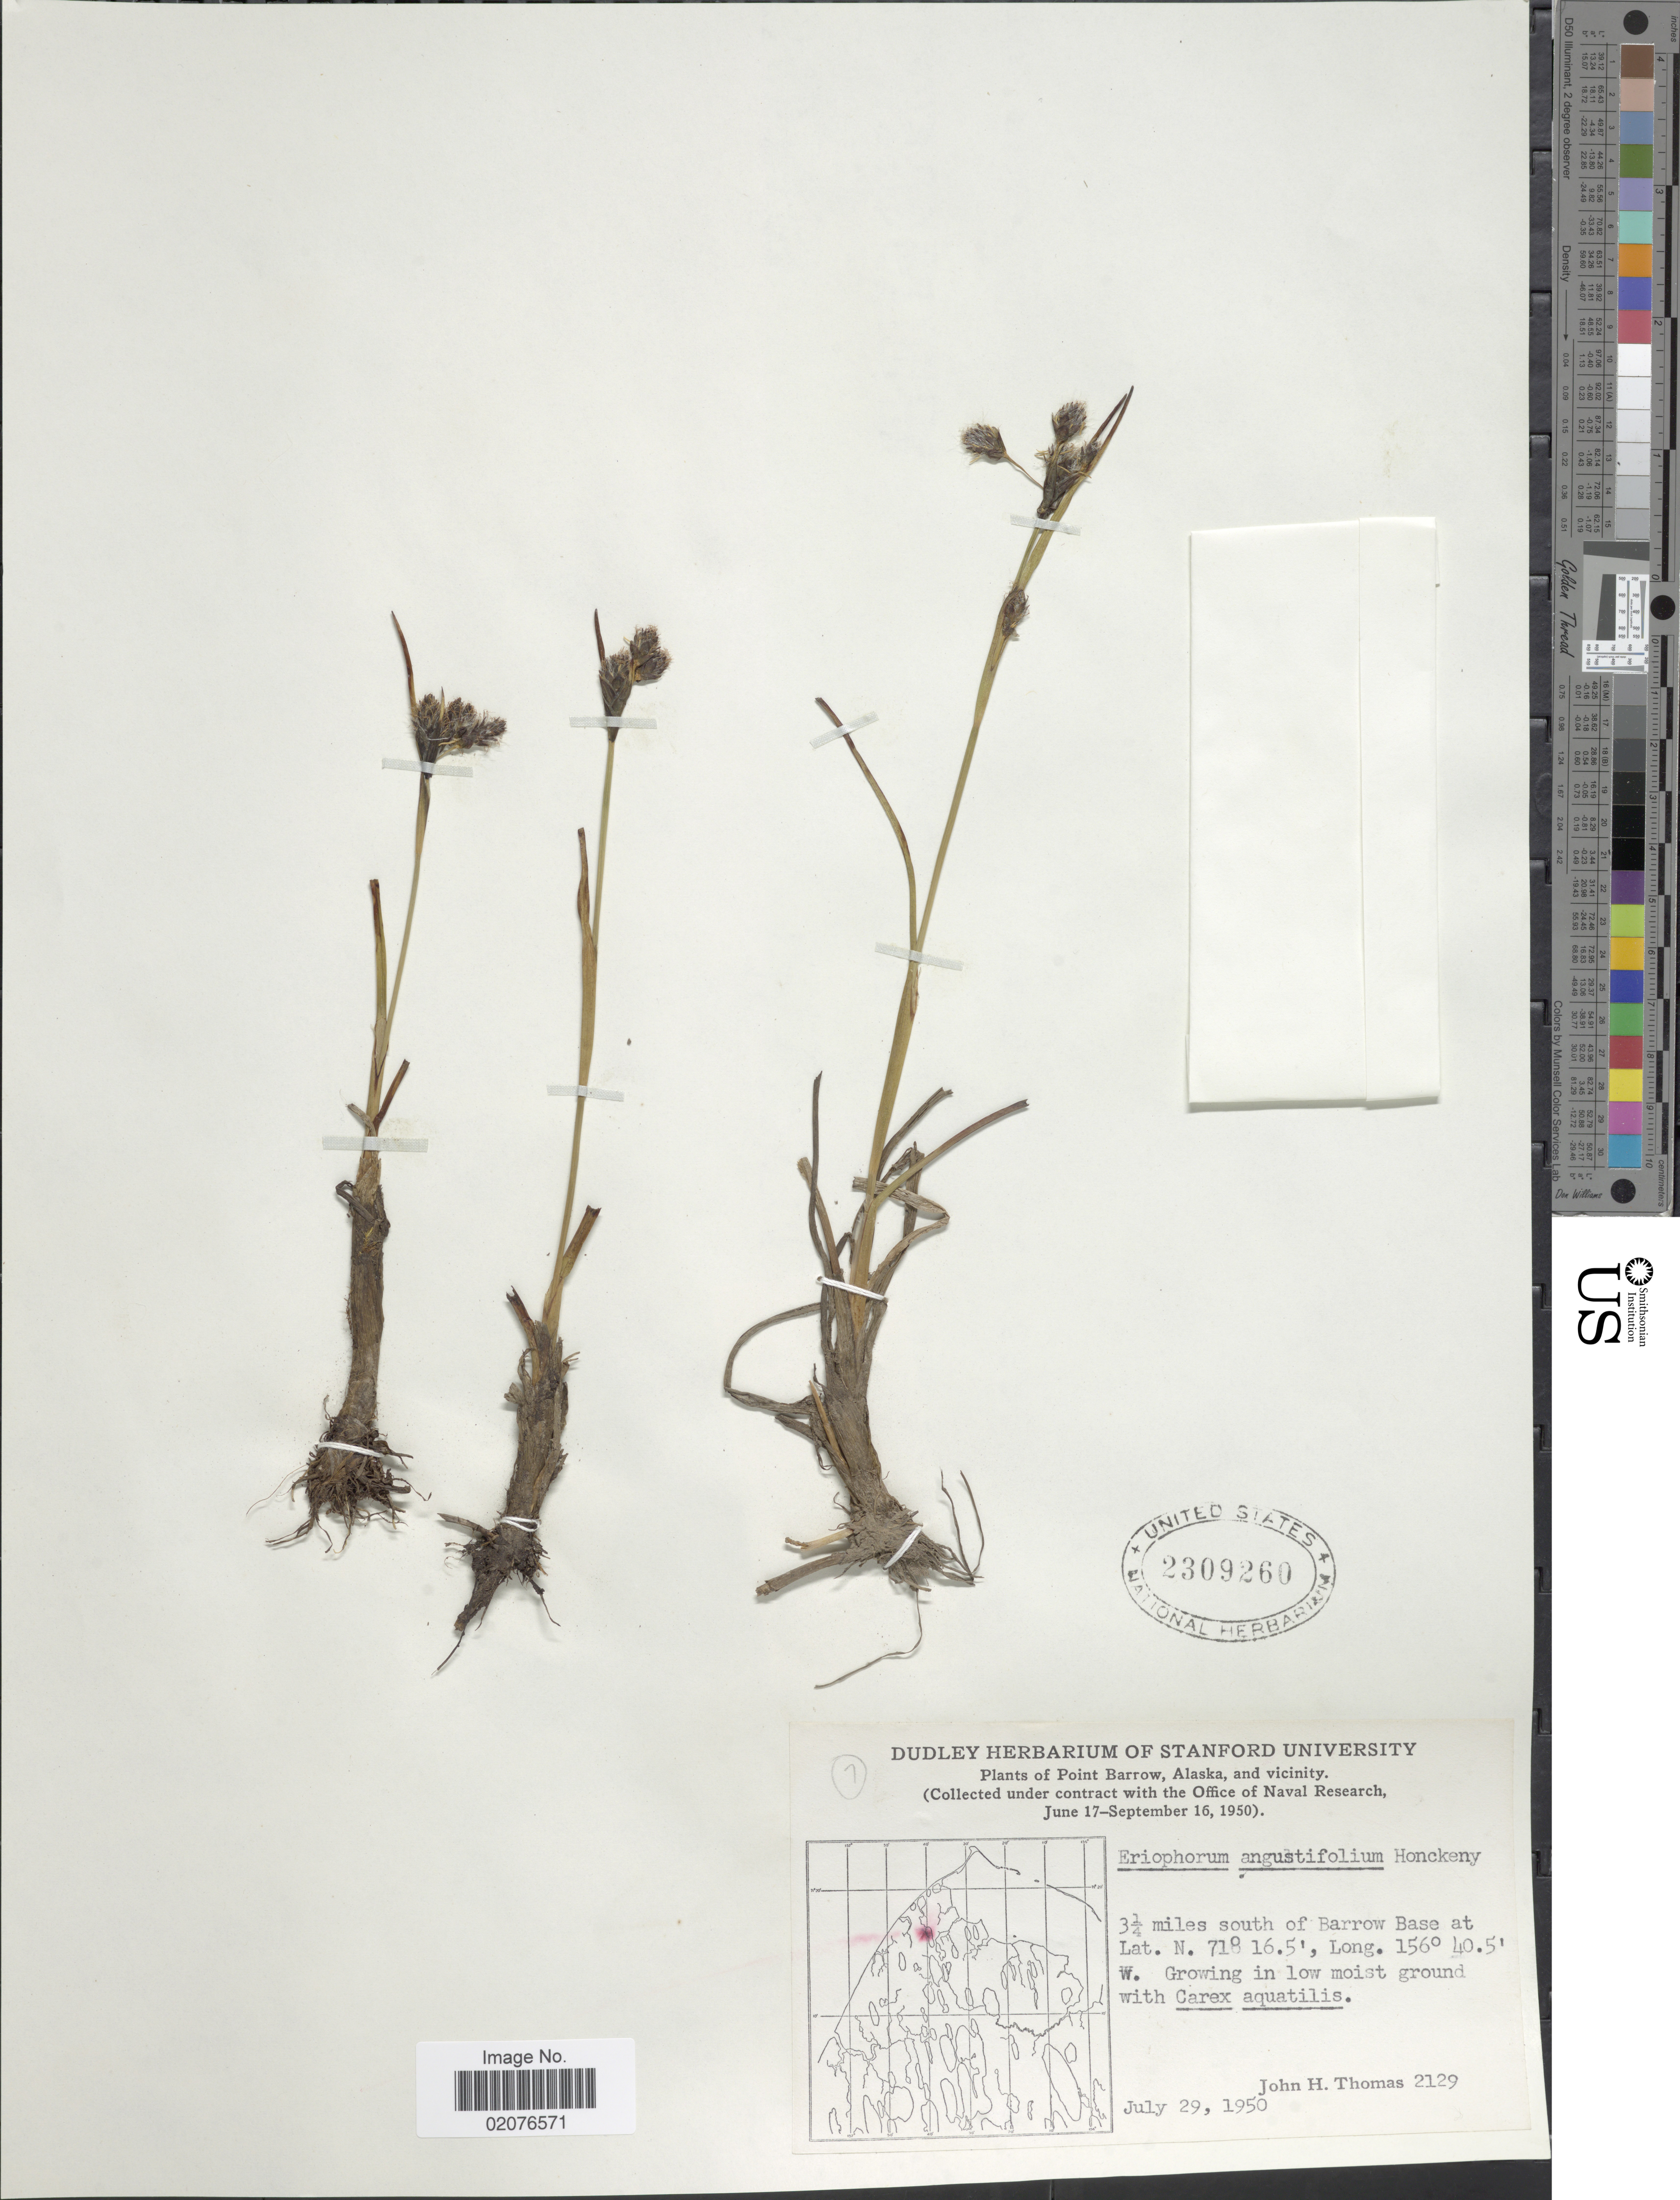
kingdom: Plantae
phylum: Tracheophyta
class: Liliopsida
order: Poales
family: Cyperaceae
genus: Eriophorum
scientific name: Eriophorum angustifolium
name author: Honck.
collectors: J. H. Thomas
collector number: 2129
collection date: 1950-07-29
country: United States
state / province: Alaska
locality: Point Barrow, and vicinity, 3¼ miles south of Barrow Base at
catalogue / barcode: US 2309260